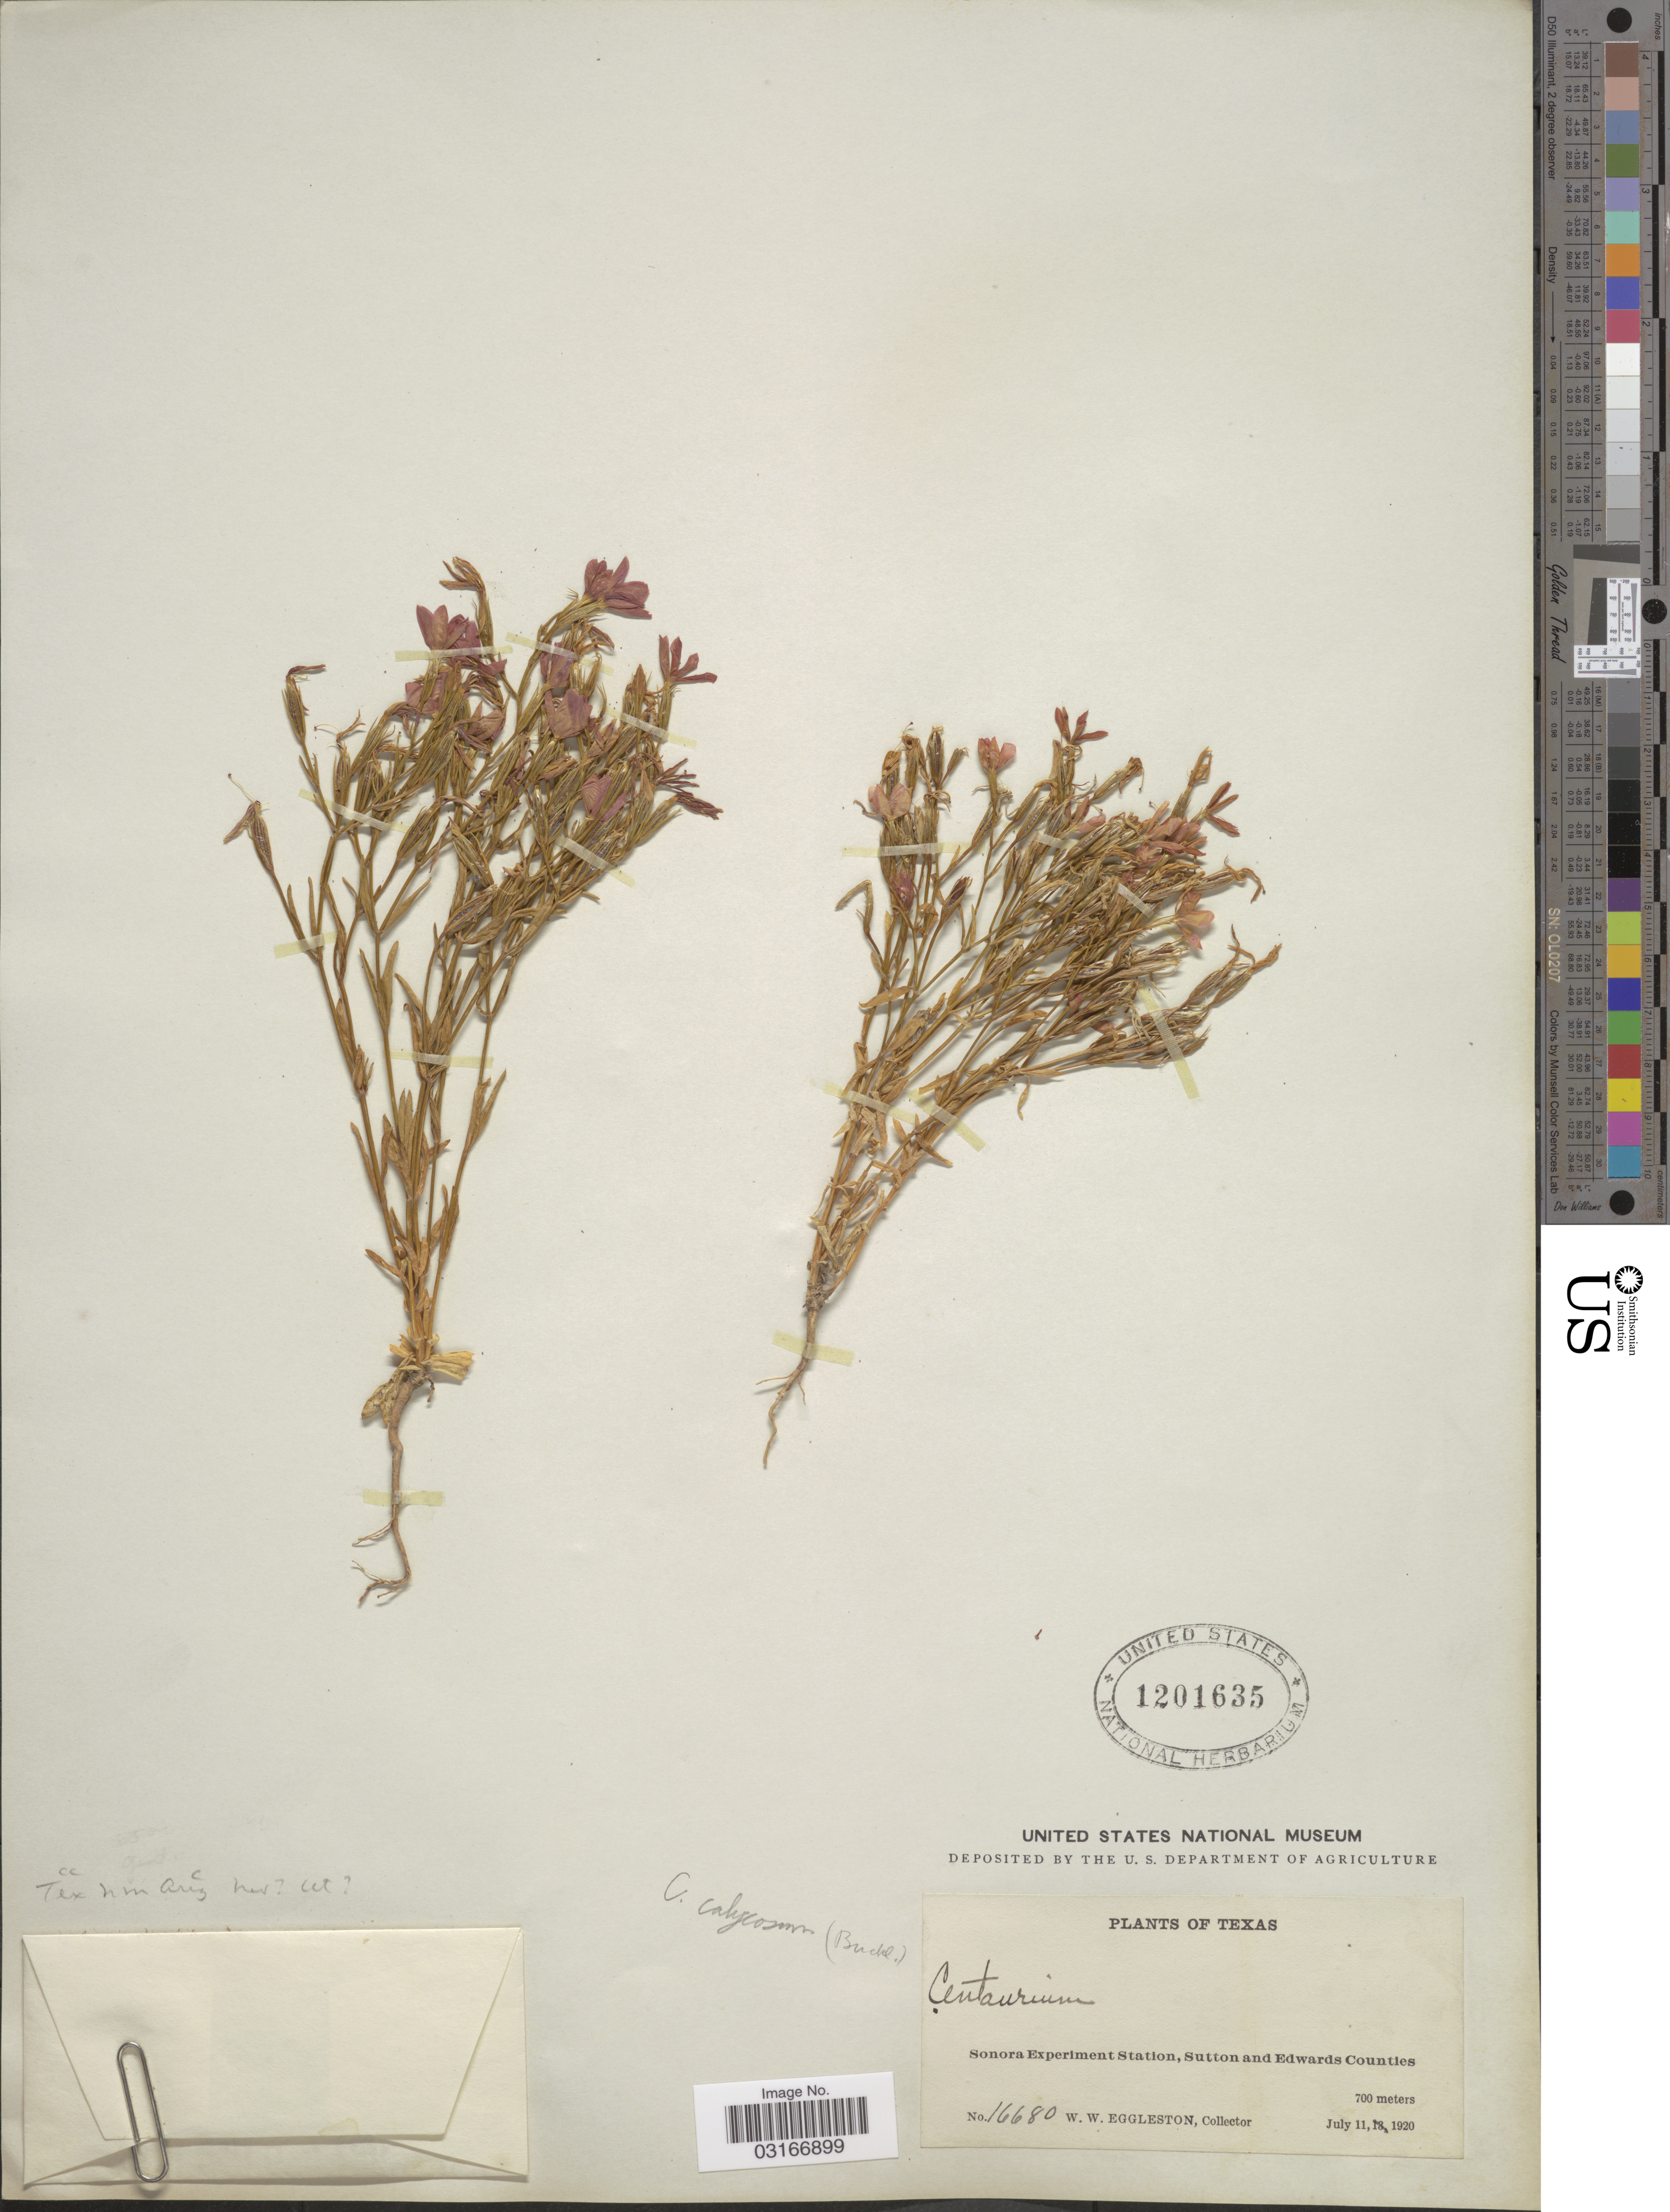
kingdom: Plantae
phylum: Tracheophyta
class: Magnoliopsida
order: Gentianales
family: Gentianaceae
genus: Centaurium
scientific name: Centaurium calycosum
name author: (Buckley) Buckley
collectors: W. W. Eggleston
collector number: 16680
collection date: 1920-07-11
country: United States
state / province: Texas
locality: Sonora Experiment Station, Sutton and Edwards Counties.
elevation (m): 700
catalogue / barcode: US 1201635